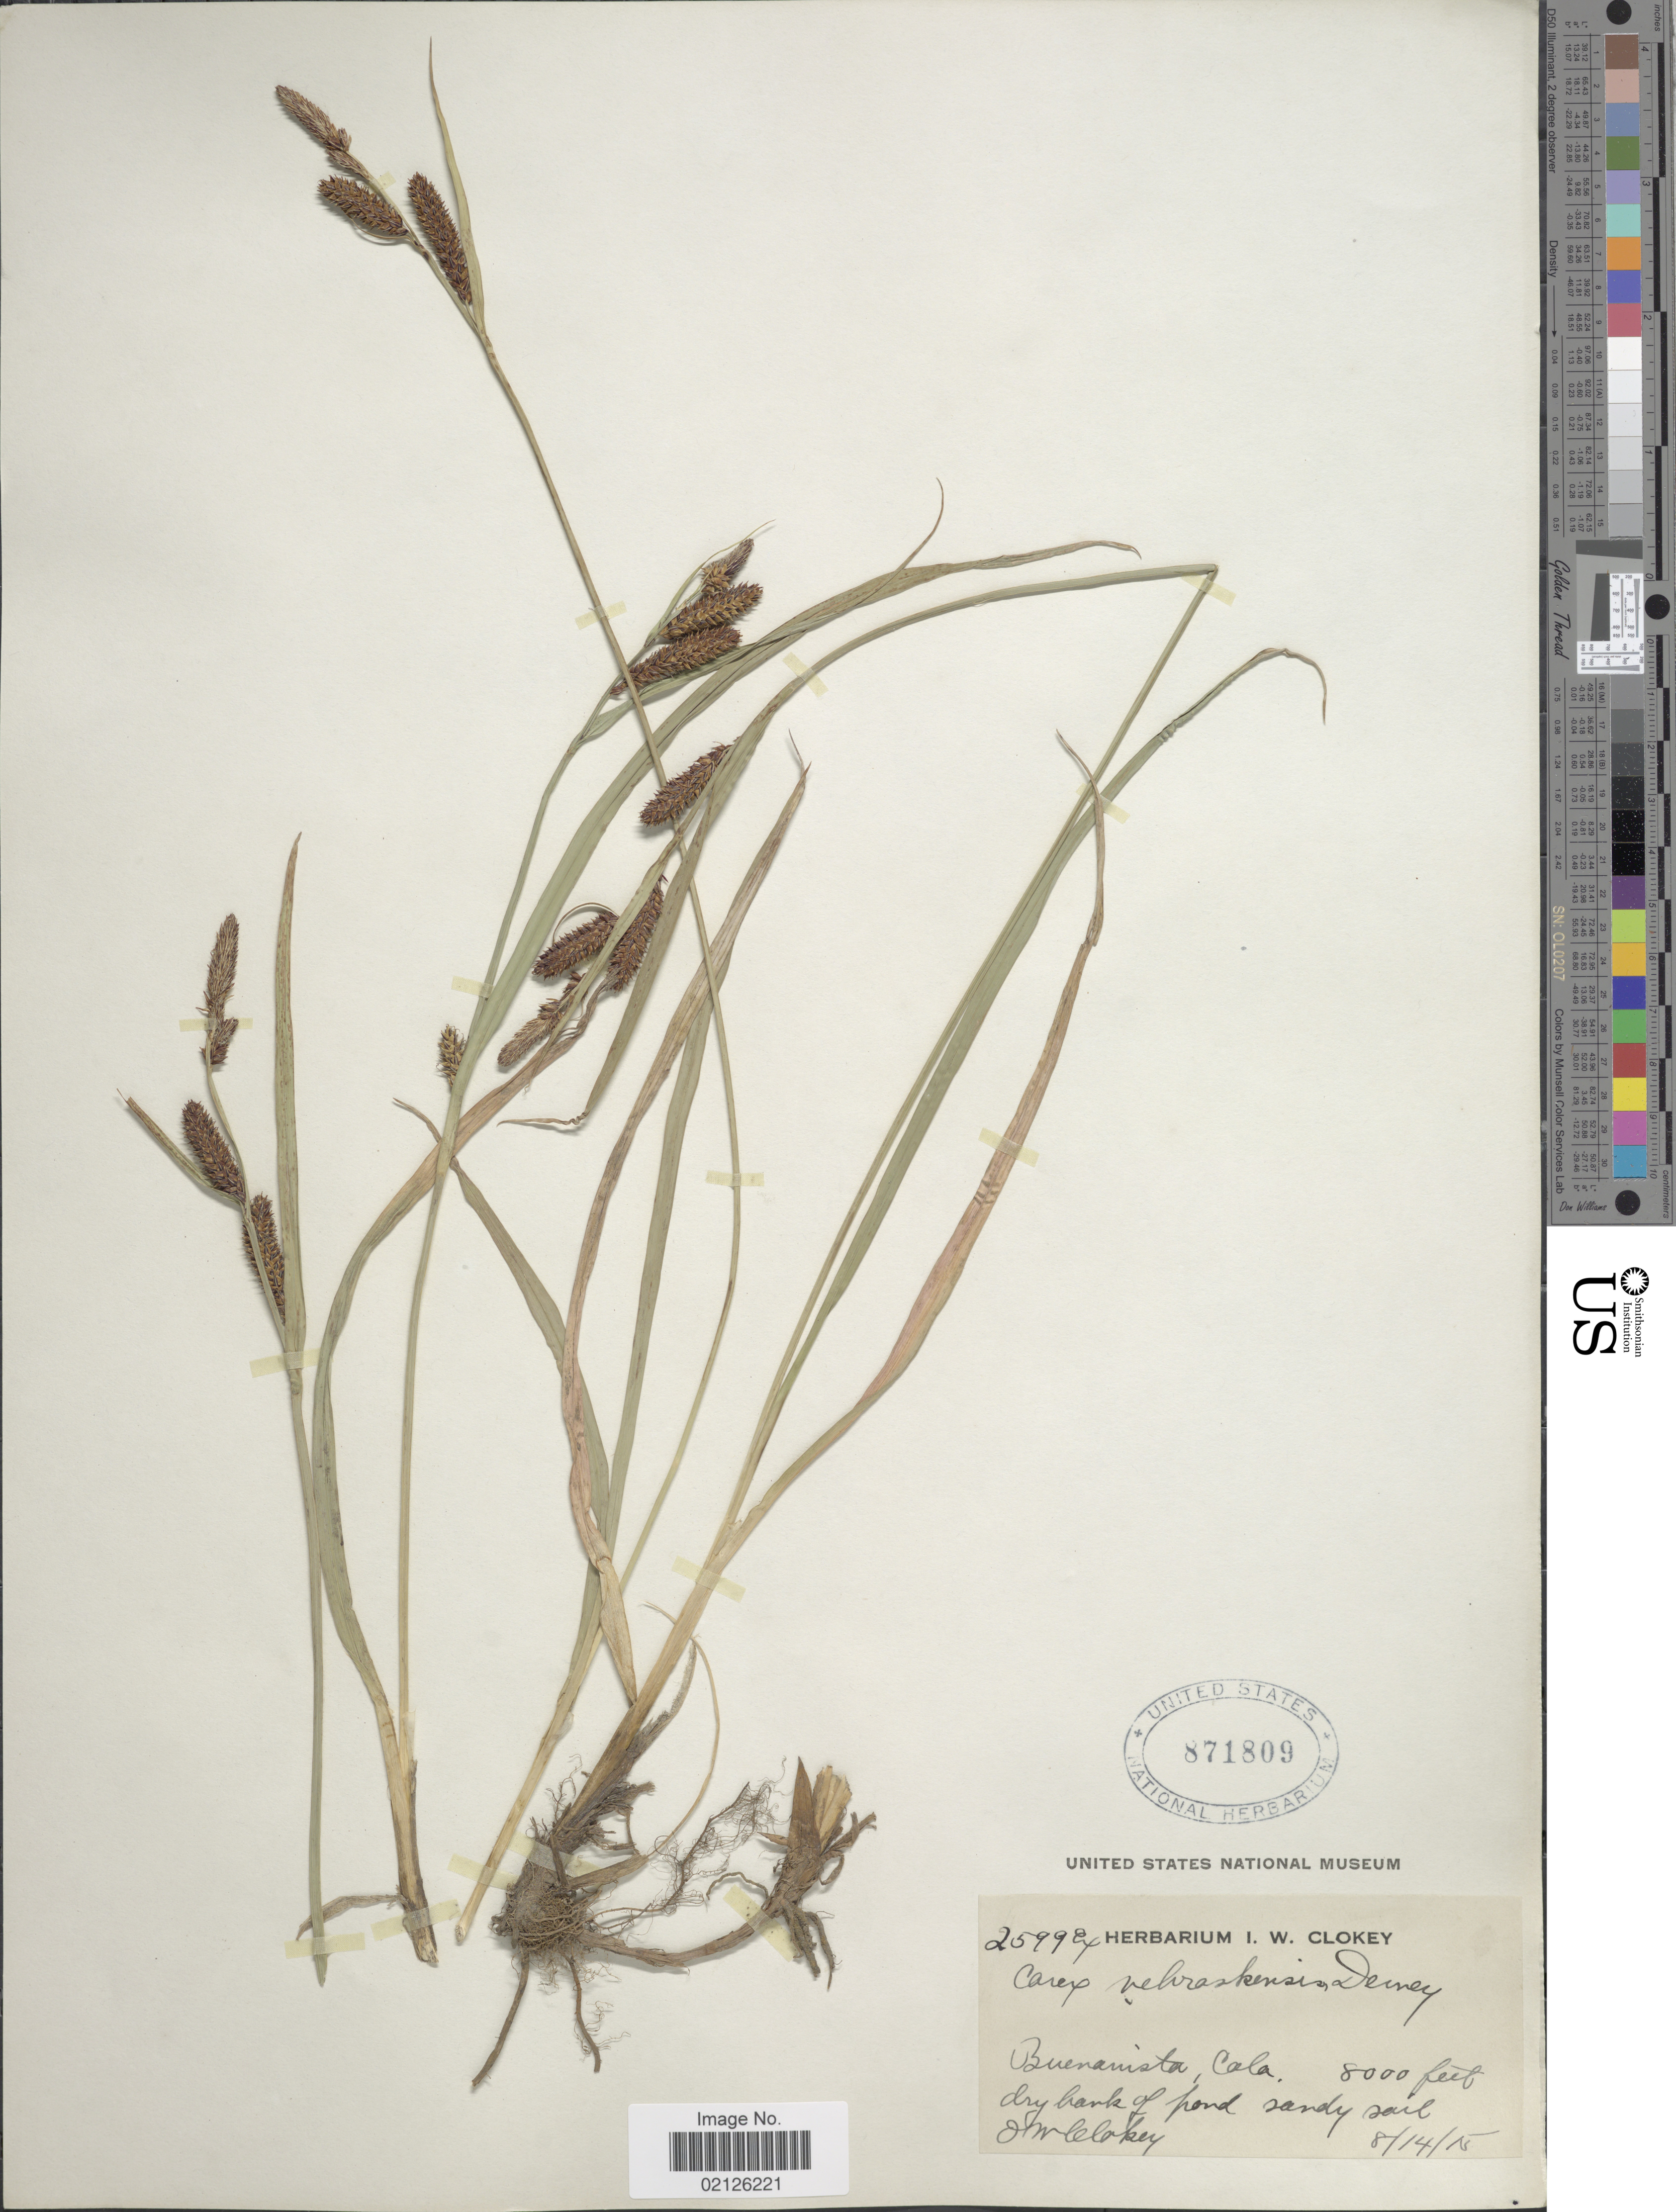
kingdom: Plantae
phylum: Tracheophyta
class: Liliopsida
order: Poales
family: Cyperaceae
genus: Carex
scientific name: Carex nebrascensis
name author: Dewey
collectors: I. W. Clokey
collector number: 2599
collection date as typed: Transcribed d/m/y: 14/8/15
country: United States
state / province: Colorado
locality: Buenavista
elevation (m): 2438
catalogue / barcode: US 871809